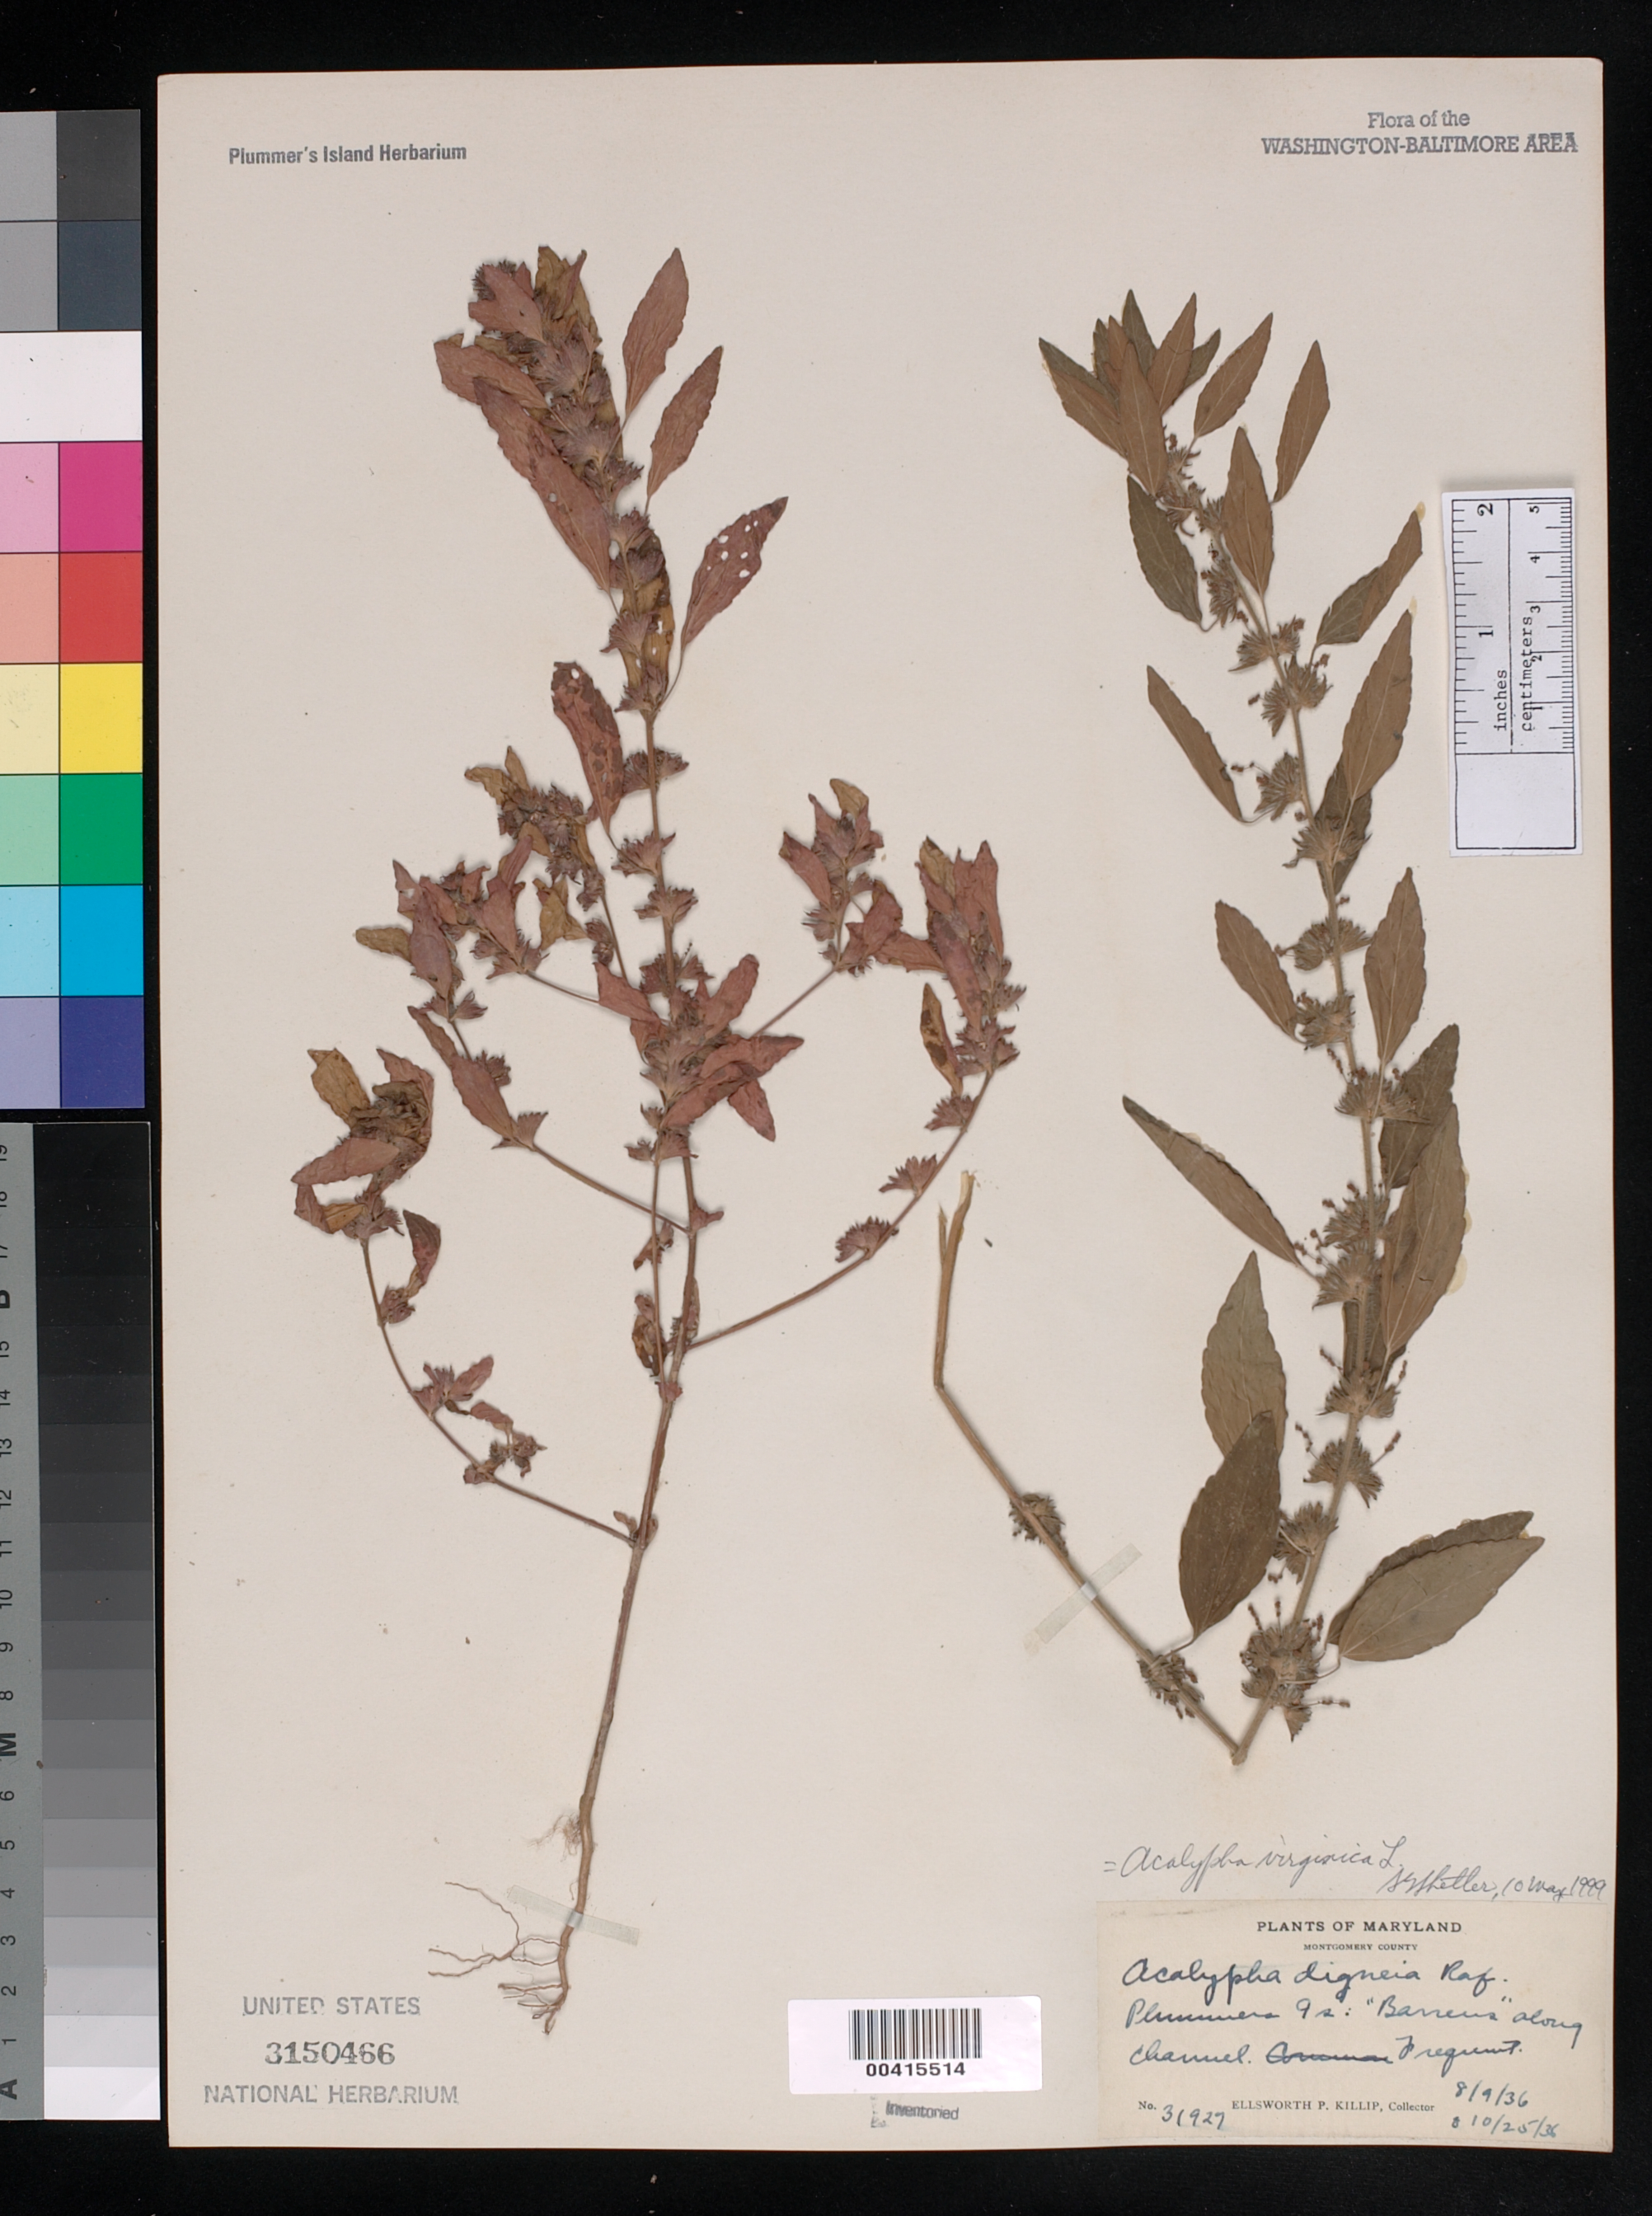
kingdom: Plantae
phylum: Tracheophyta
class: Magnoliopsida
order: Malpighiales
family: Euphorbiaceae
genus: Acalypha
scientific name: Acalypha virginica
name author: L.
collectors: E. P. Killip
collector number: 31927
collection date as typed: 09 Aug 1936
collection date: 1936-08-09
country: United States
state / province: Maryland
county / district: Montgomery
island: Plummers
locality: Plummer's Island; "barrens" along Channel C. & O. Canal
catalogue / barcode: US 3150466